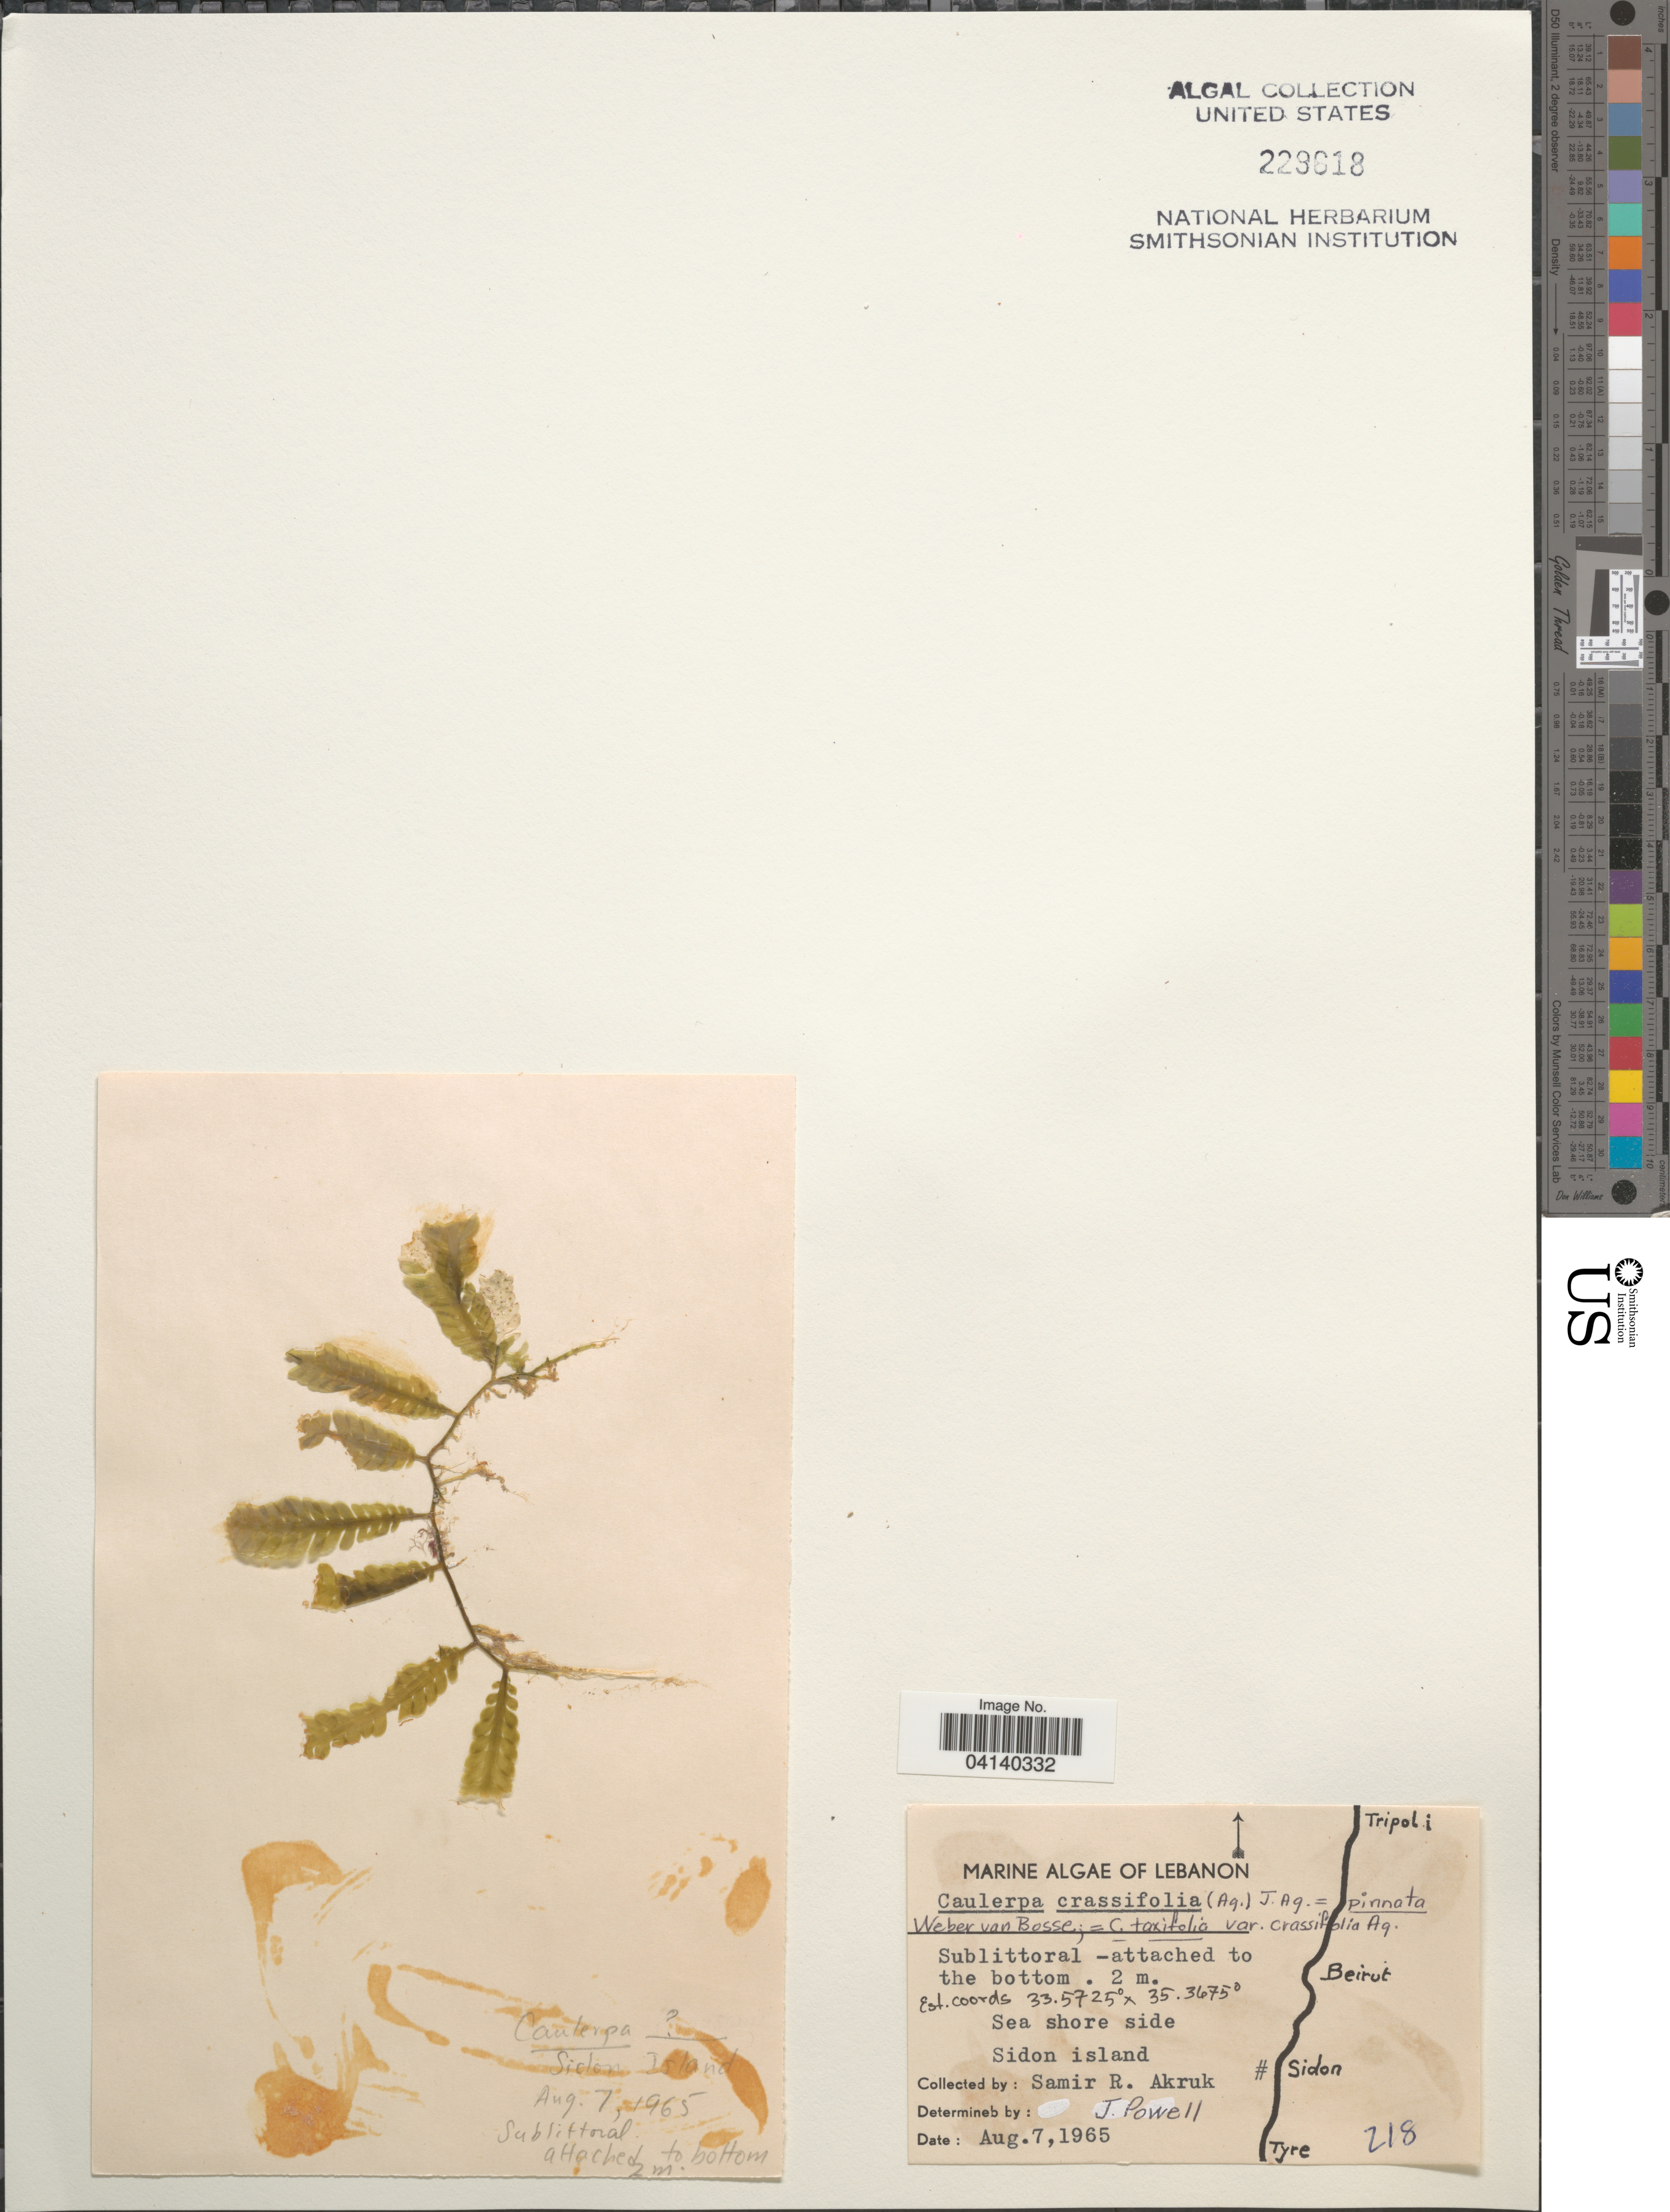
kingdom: Plantae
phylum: Chlorophyta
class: Ulvophyceae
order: Ulvales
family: Ulvaceae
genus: Ulva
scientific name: Ulva linza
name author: L.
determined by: Algae name updating Project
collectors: S. Akruk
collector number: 218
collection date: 1965-08-07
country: Lebanon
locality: Sea shore side. Sidon island.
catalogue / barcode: US 229618